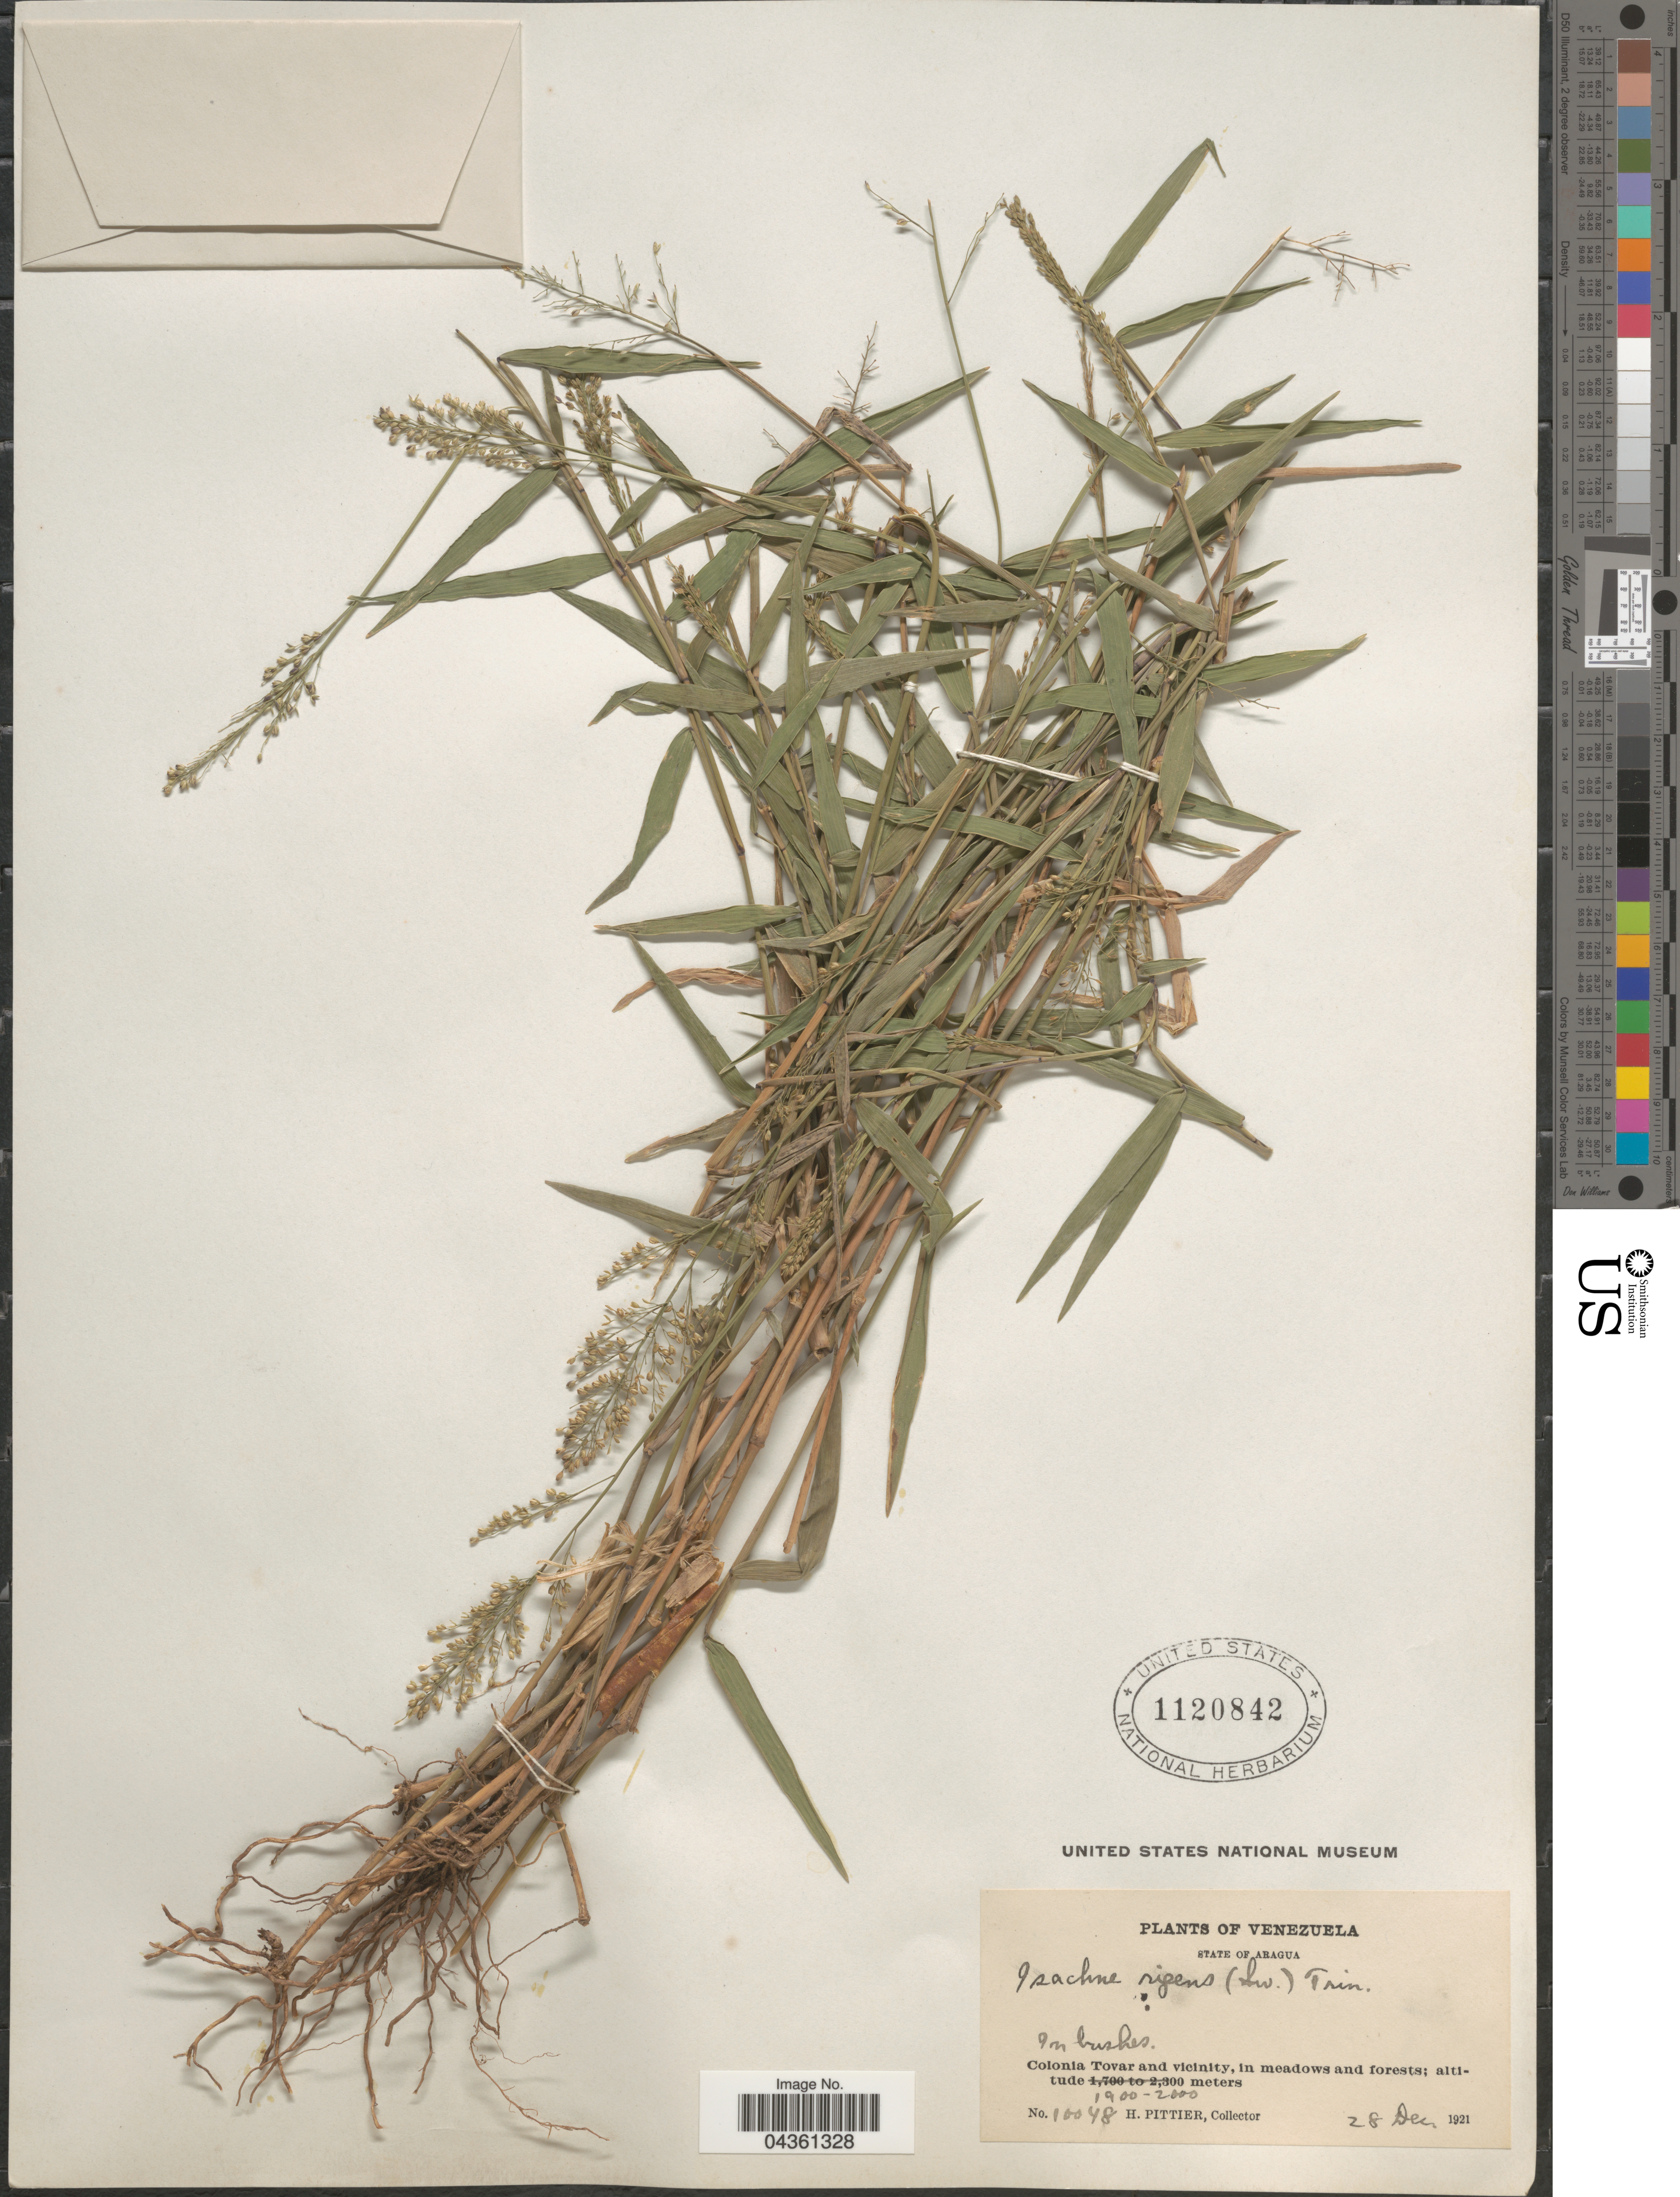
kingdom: Plantae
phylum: Tracheophyta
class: Liliopsida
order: Poales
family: Poaceae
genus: Isachne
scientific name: Isachne rigens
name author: (Sw.) Trin.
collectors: H. F. Pittier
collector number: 10048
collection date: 1921-12-28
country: Venezuela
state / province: Aragua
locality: Colonia Tovar and vicinity, in meadows and forests.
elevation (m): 1900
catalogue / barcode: US 1120842